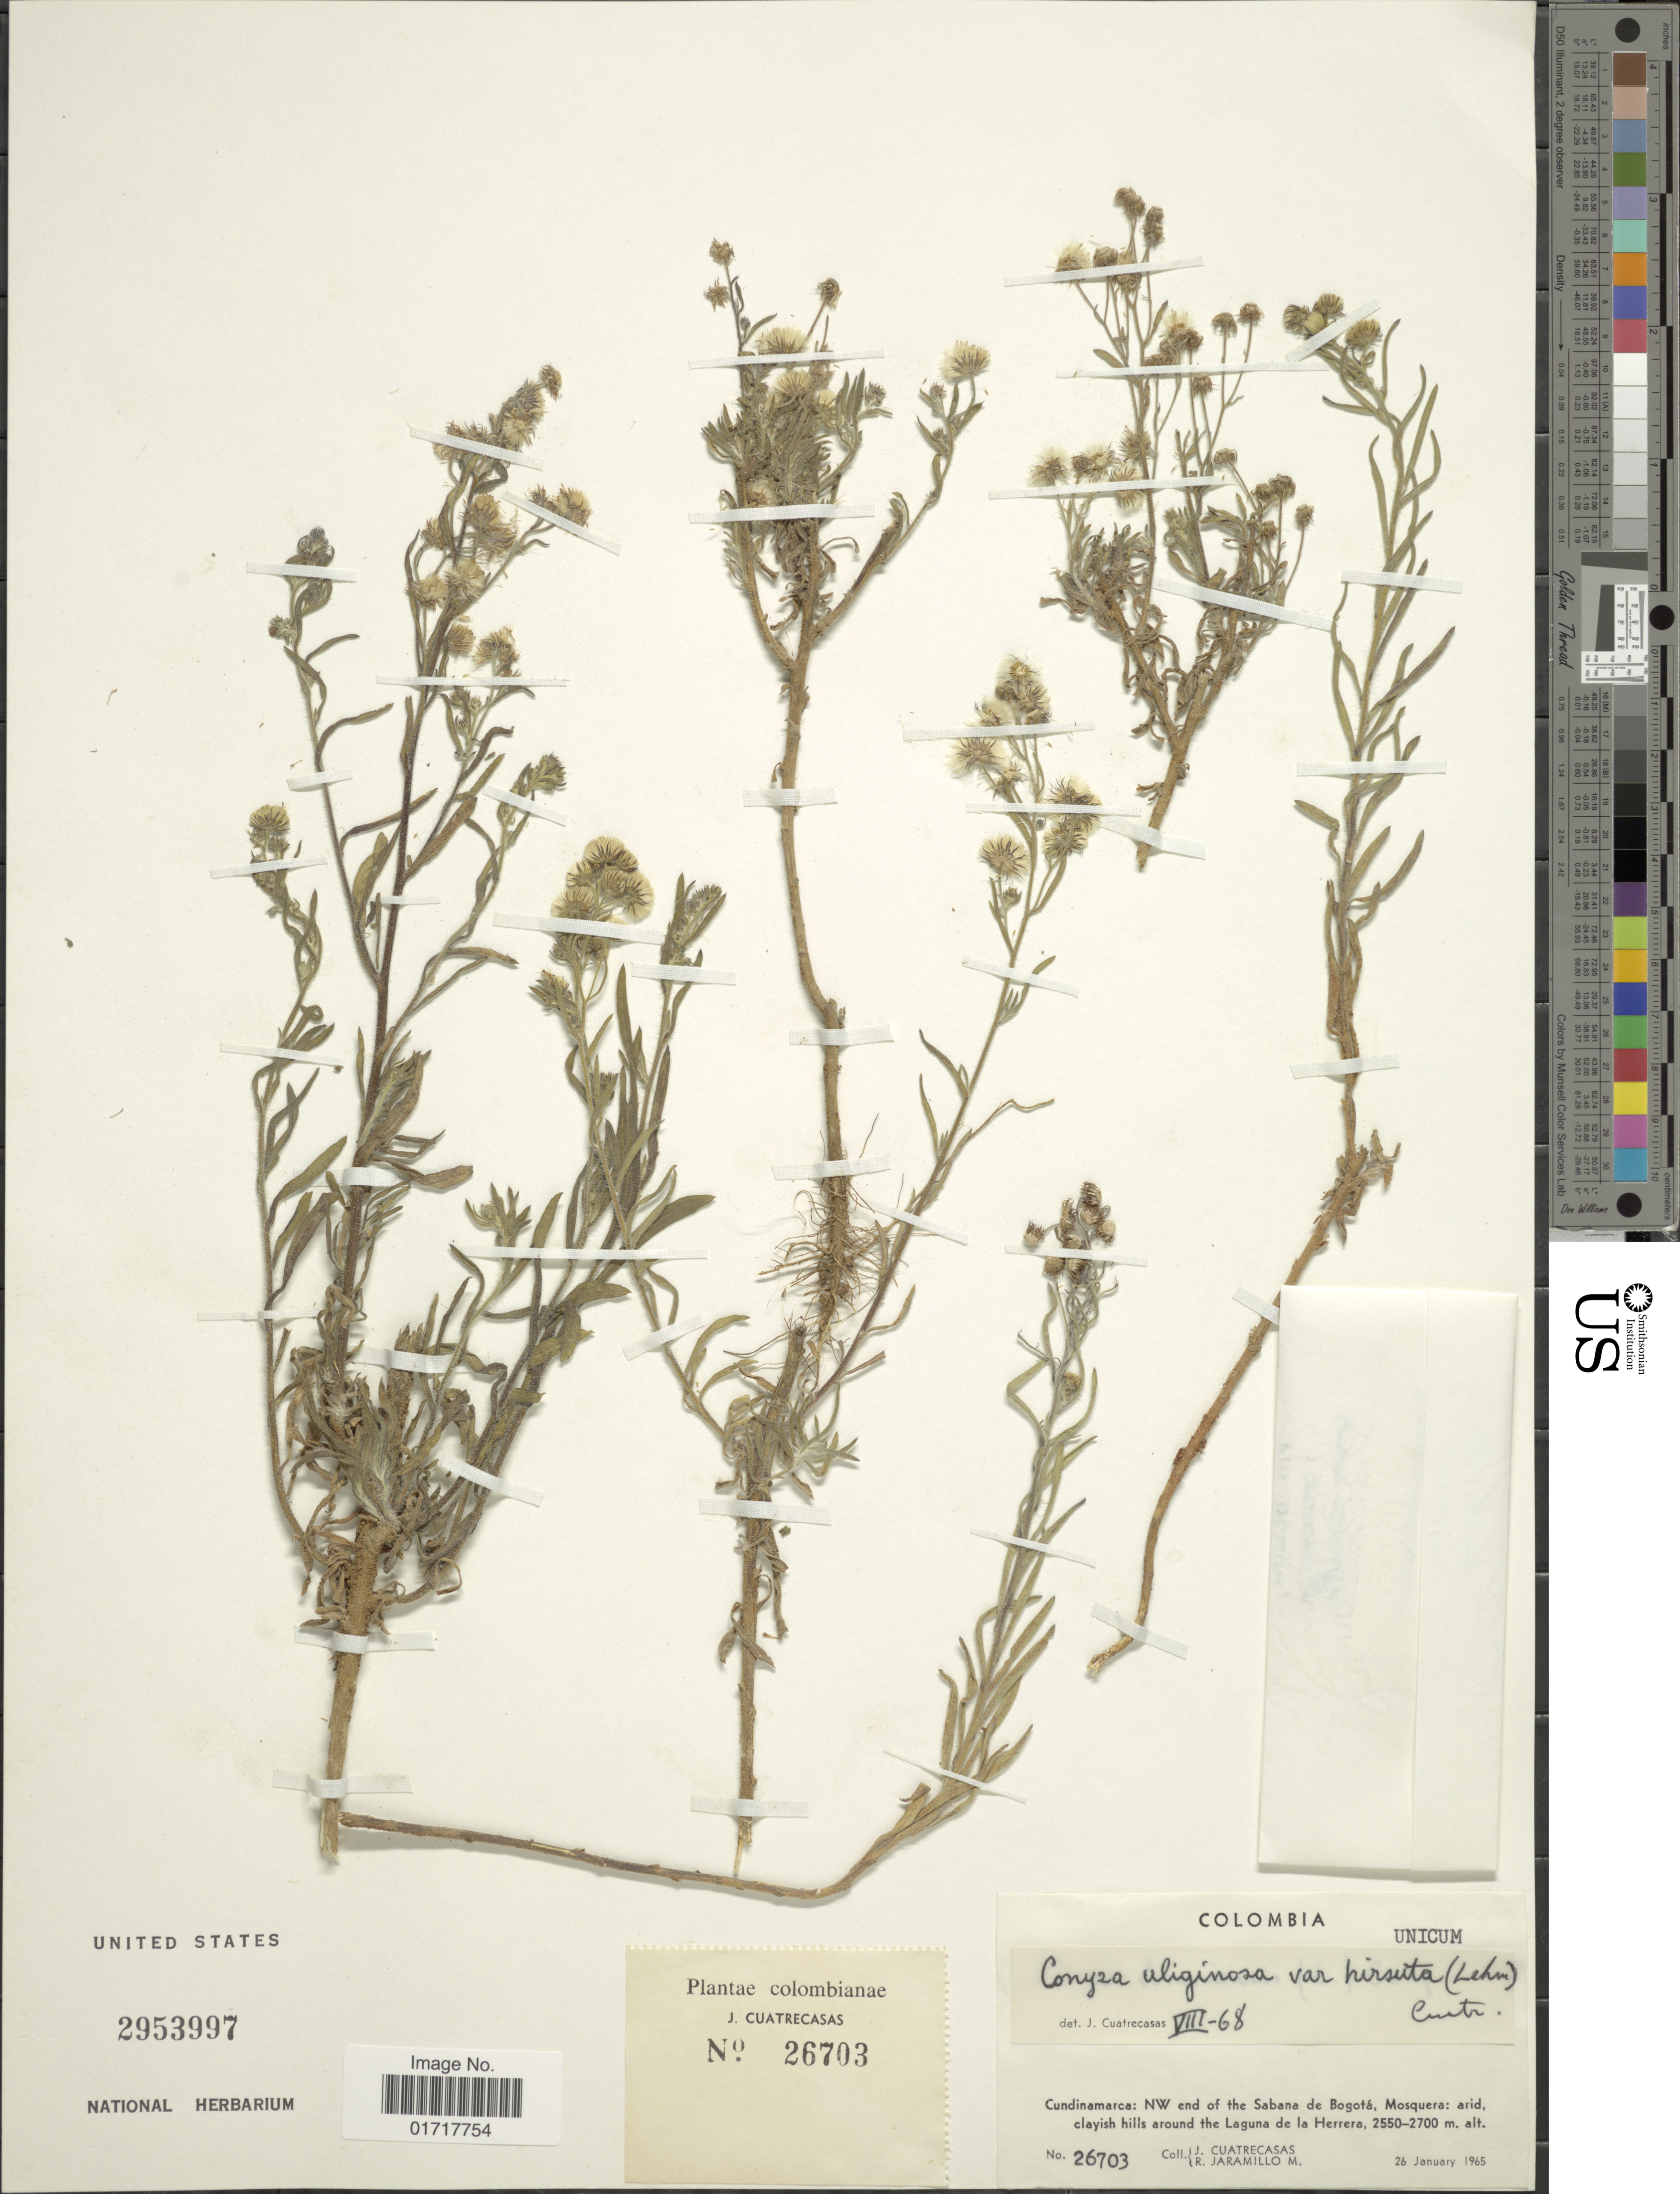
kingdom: Plantae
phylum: Tracheophyta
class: Magnoliopsida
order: Asterales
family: Asteraceae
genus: Conyza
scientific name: Conyza uliginosa var. hirsuta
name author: (Hieron.) Cuatrec.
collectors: J. Cuatrecasas & R. Jaramillo M.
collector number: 26703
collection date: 1965-01-26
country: Colombia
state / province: Cundinamarca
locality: Cundinamarca: NW end of the Sabana de Bogota, Mosquera; arid clayish hills around the Laguna de la Herrera.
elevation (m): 2550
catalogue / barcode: US 2953997